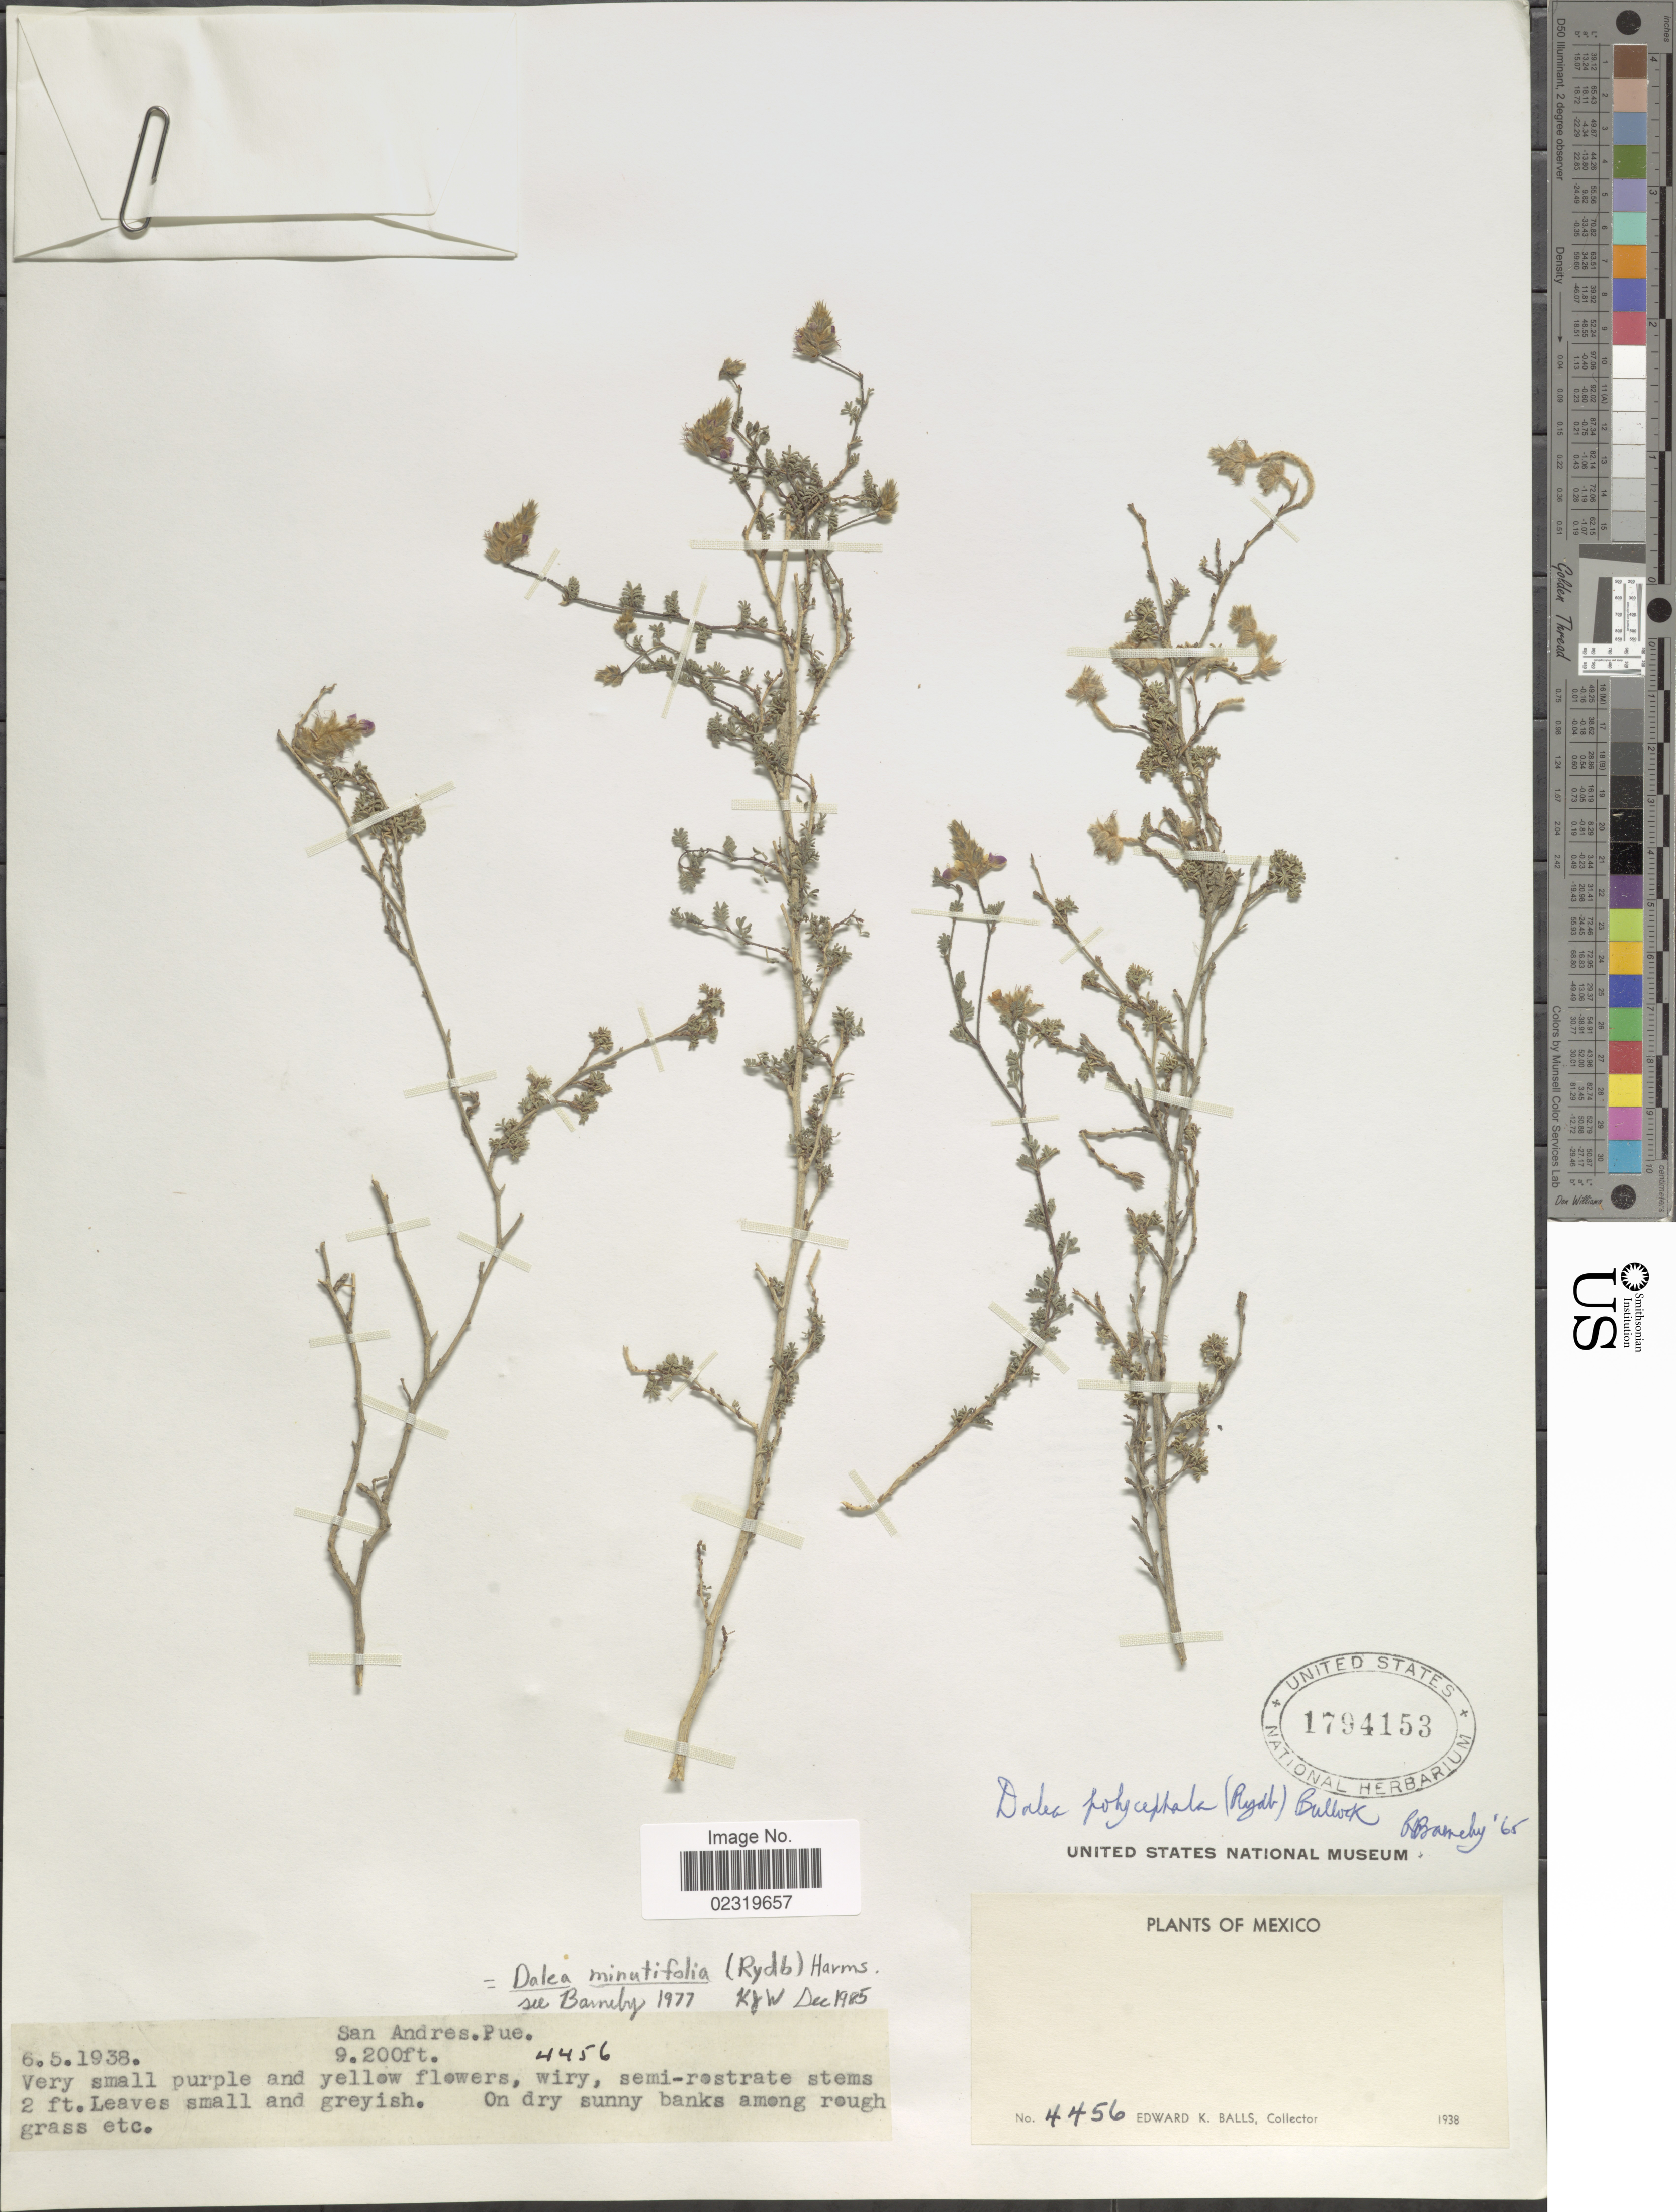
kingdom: Plantae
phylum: Tracheophyta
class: Magnoliopsida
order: Fabales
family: Fabaceae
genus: Dalea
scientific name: Dalea minutifolia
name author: (Rydb.) Harms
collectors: E. K. Balls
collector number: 4456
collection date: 1938-05-06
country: Mexico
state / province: Puebla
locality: San Andres, Pue.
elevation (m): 2804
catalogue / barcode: US 1794153